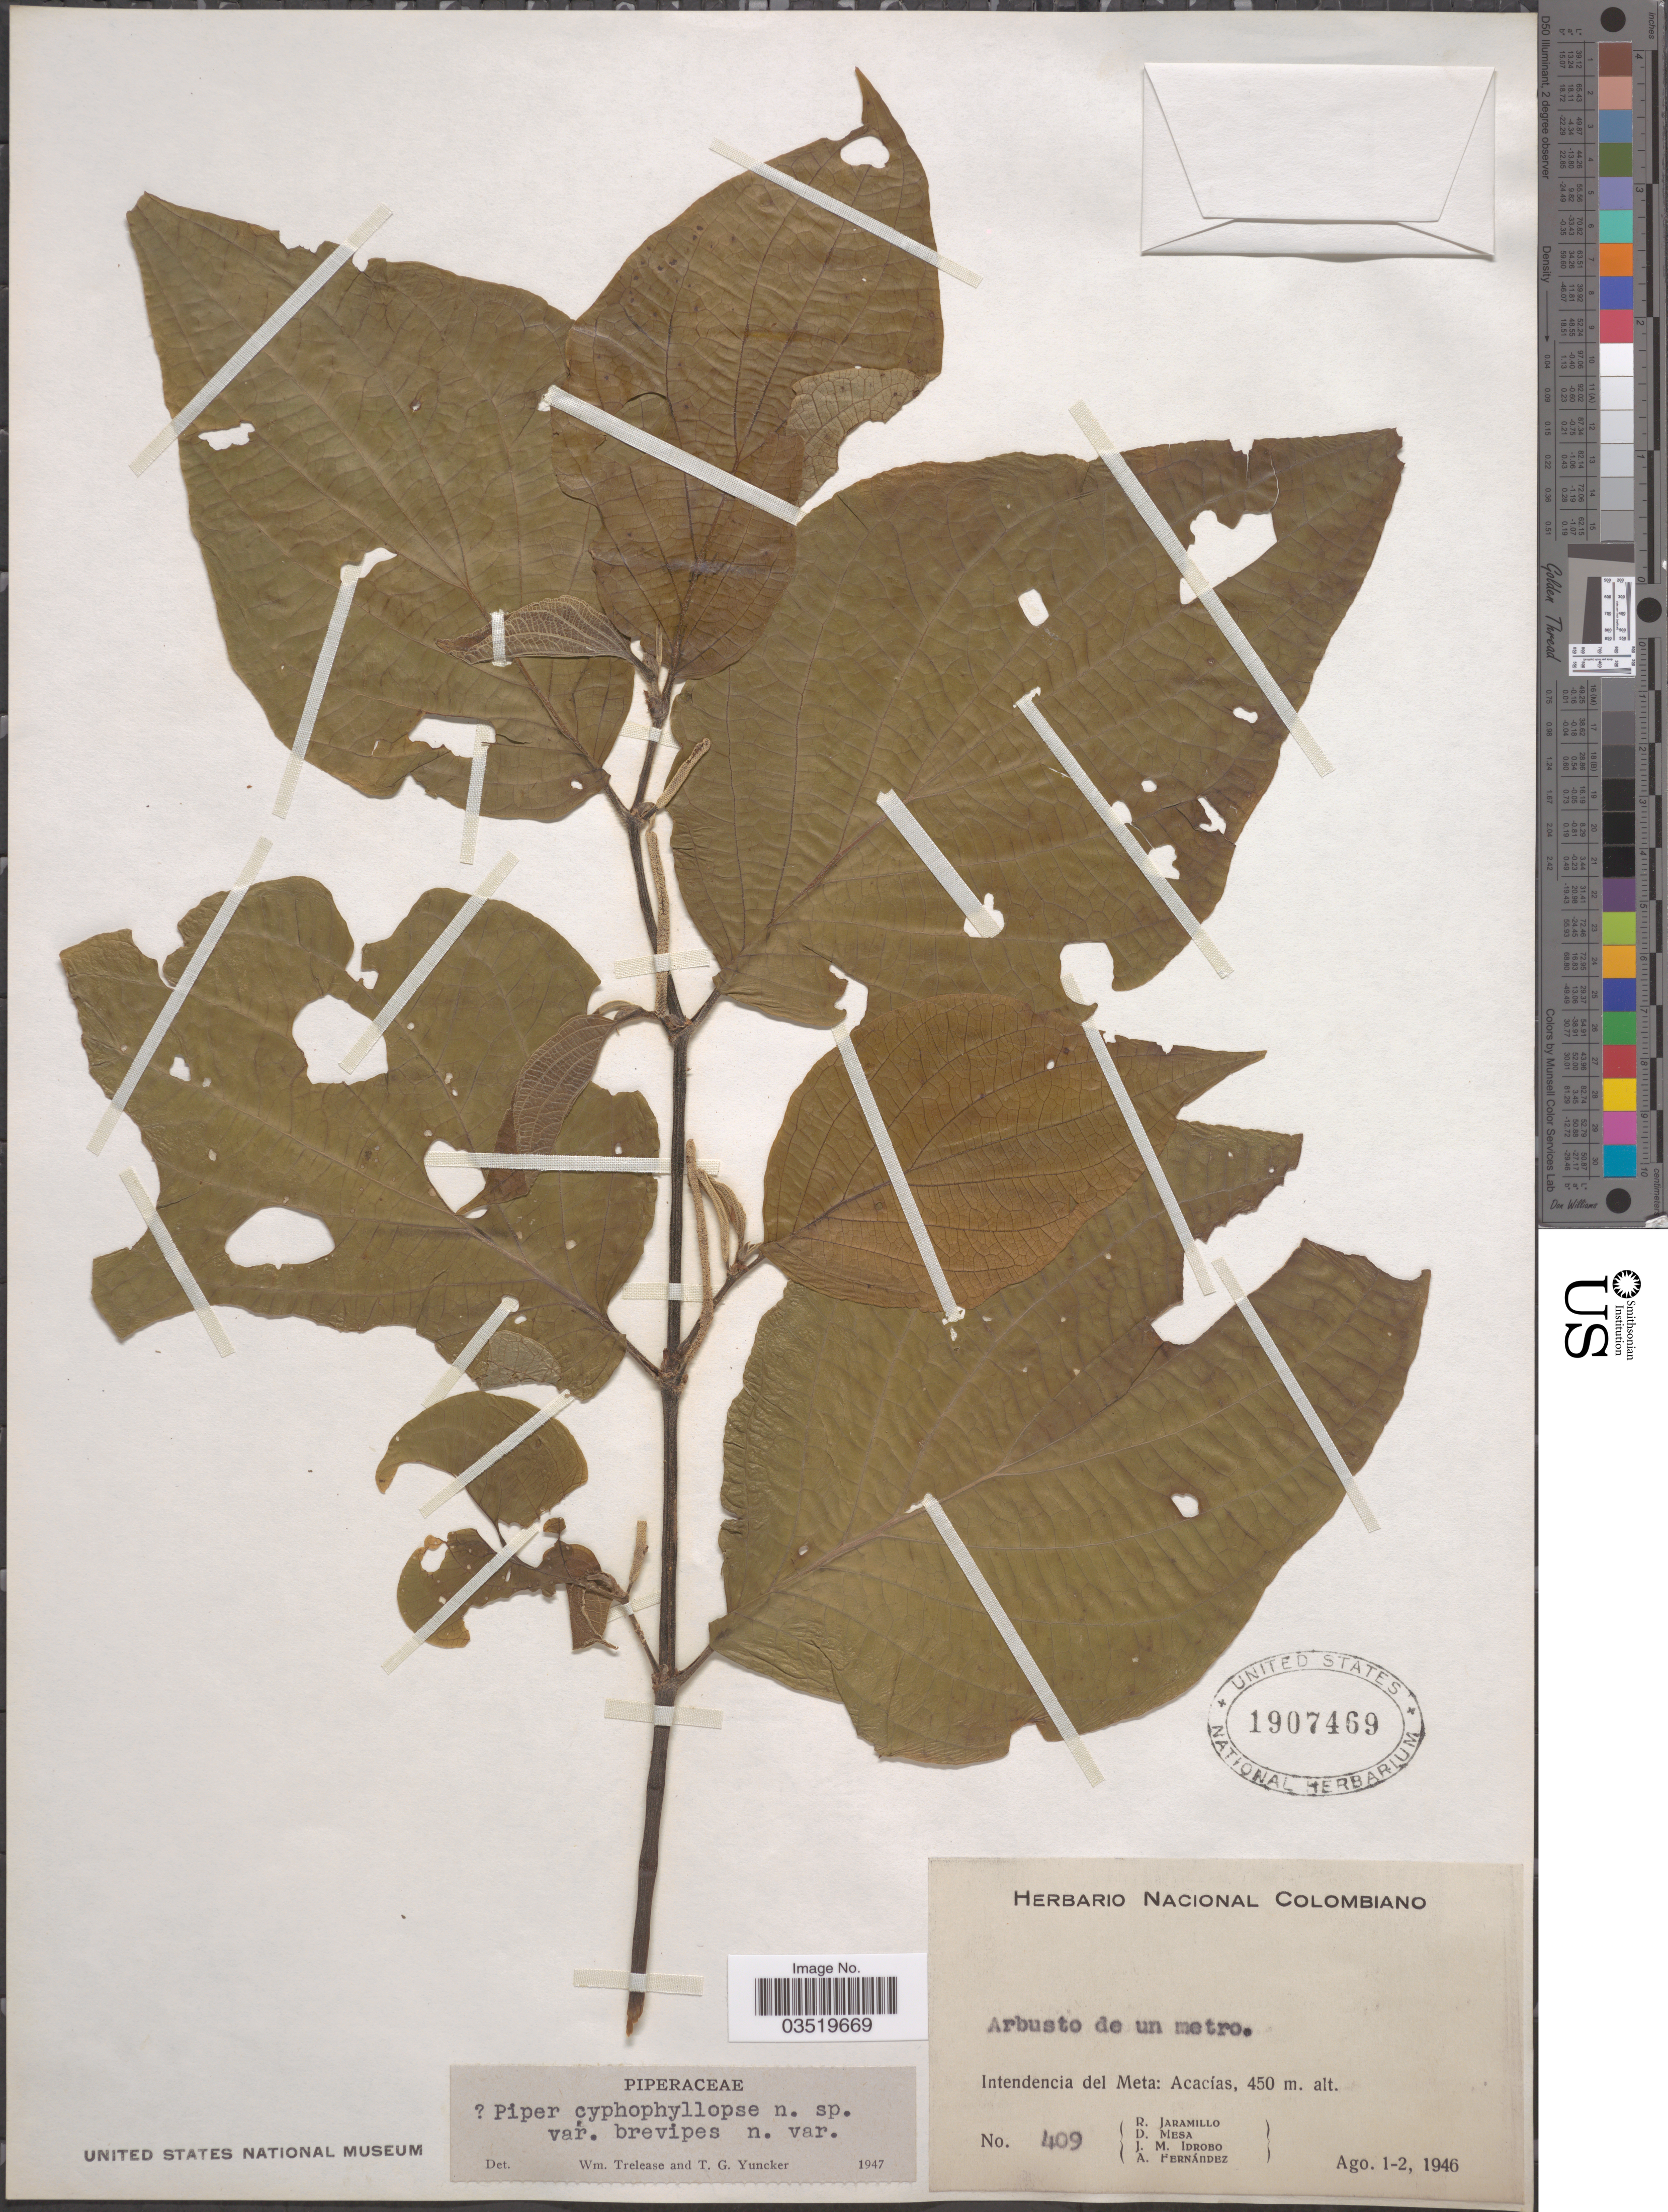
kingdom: Plantae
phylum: Tracheophyta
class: Magnoliopsida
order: Piperales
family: Piperaceae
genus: Piper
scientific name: Piper cyphophyllopse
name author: Trel. & Yunck.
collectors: R. Jaramillo, D. Mesa, J. M. Idrobo & A. Fernández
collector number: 409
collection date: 1946-08-01/1946-08-02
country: Colombia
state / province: Meta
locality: Intendencia del Meta: Acacías.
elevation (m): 450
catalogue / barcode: US 1907469